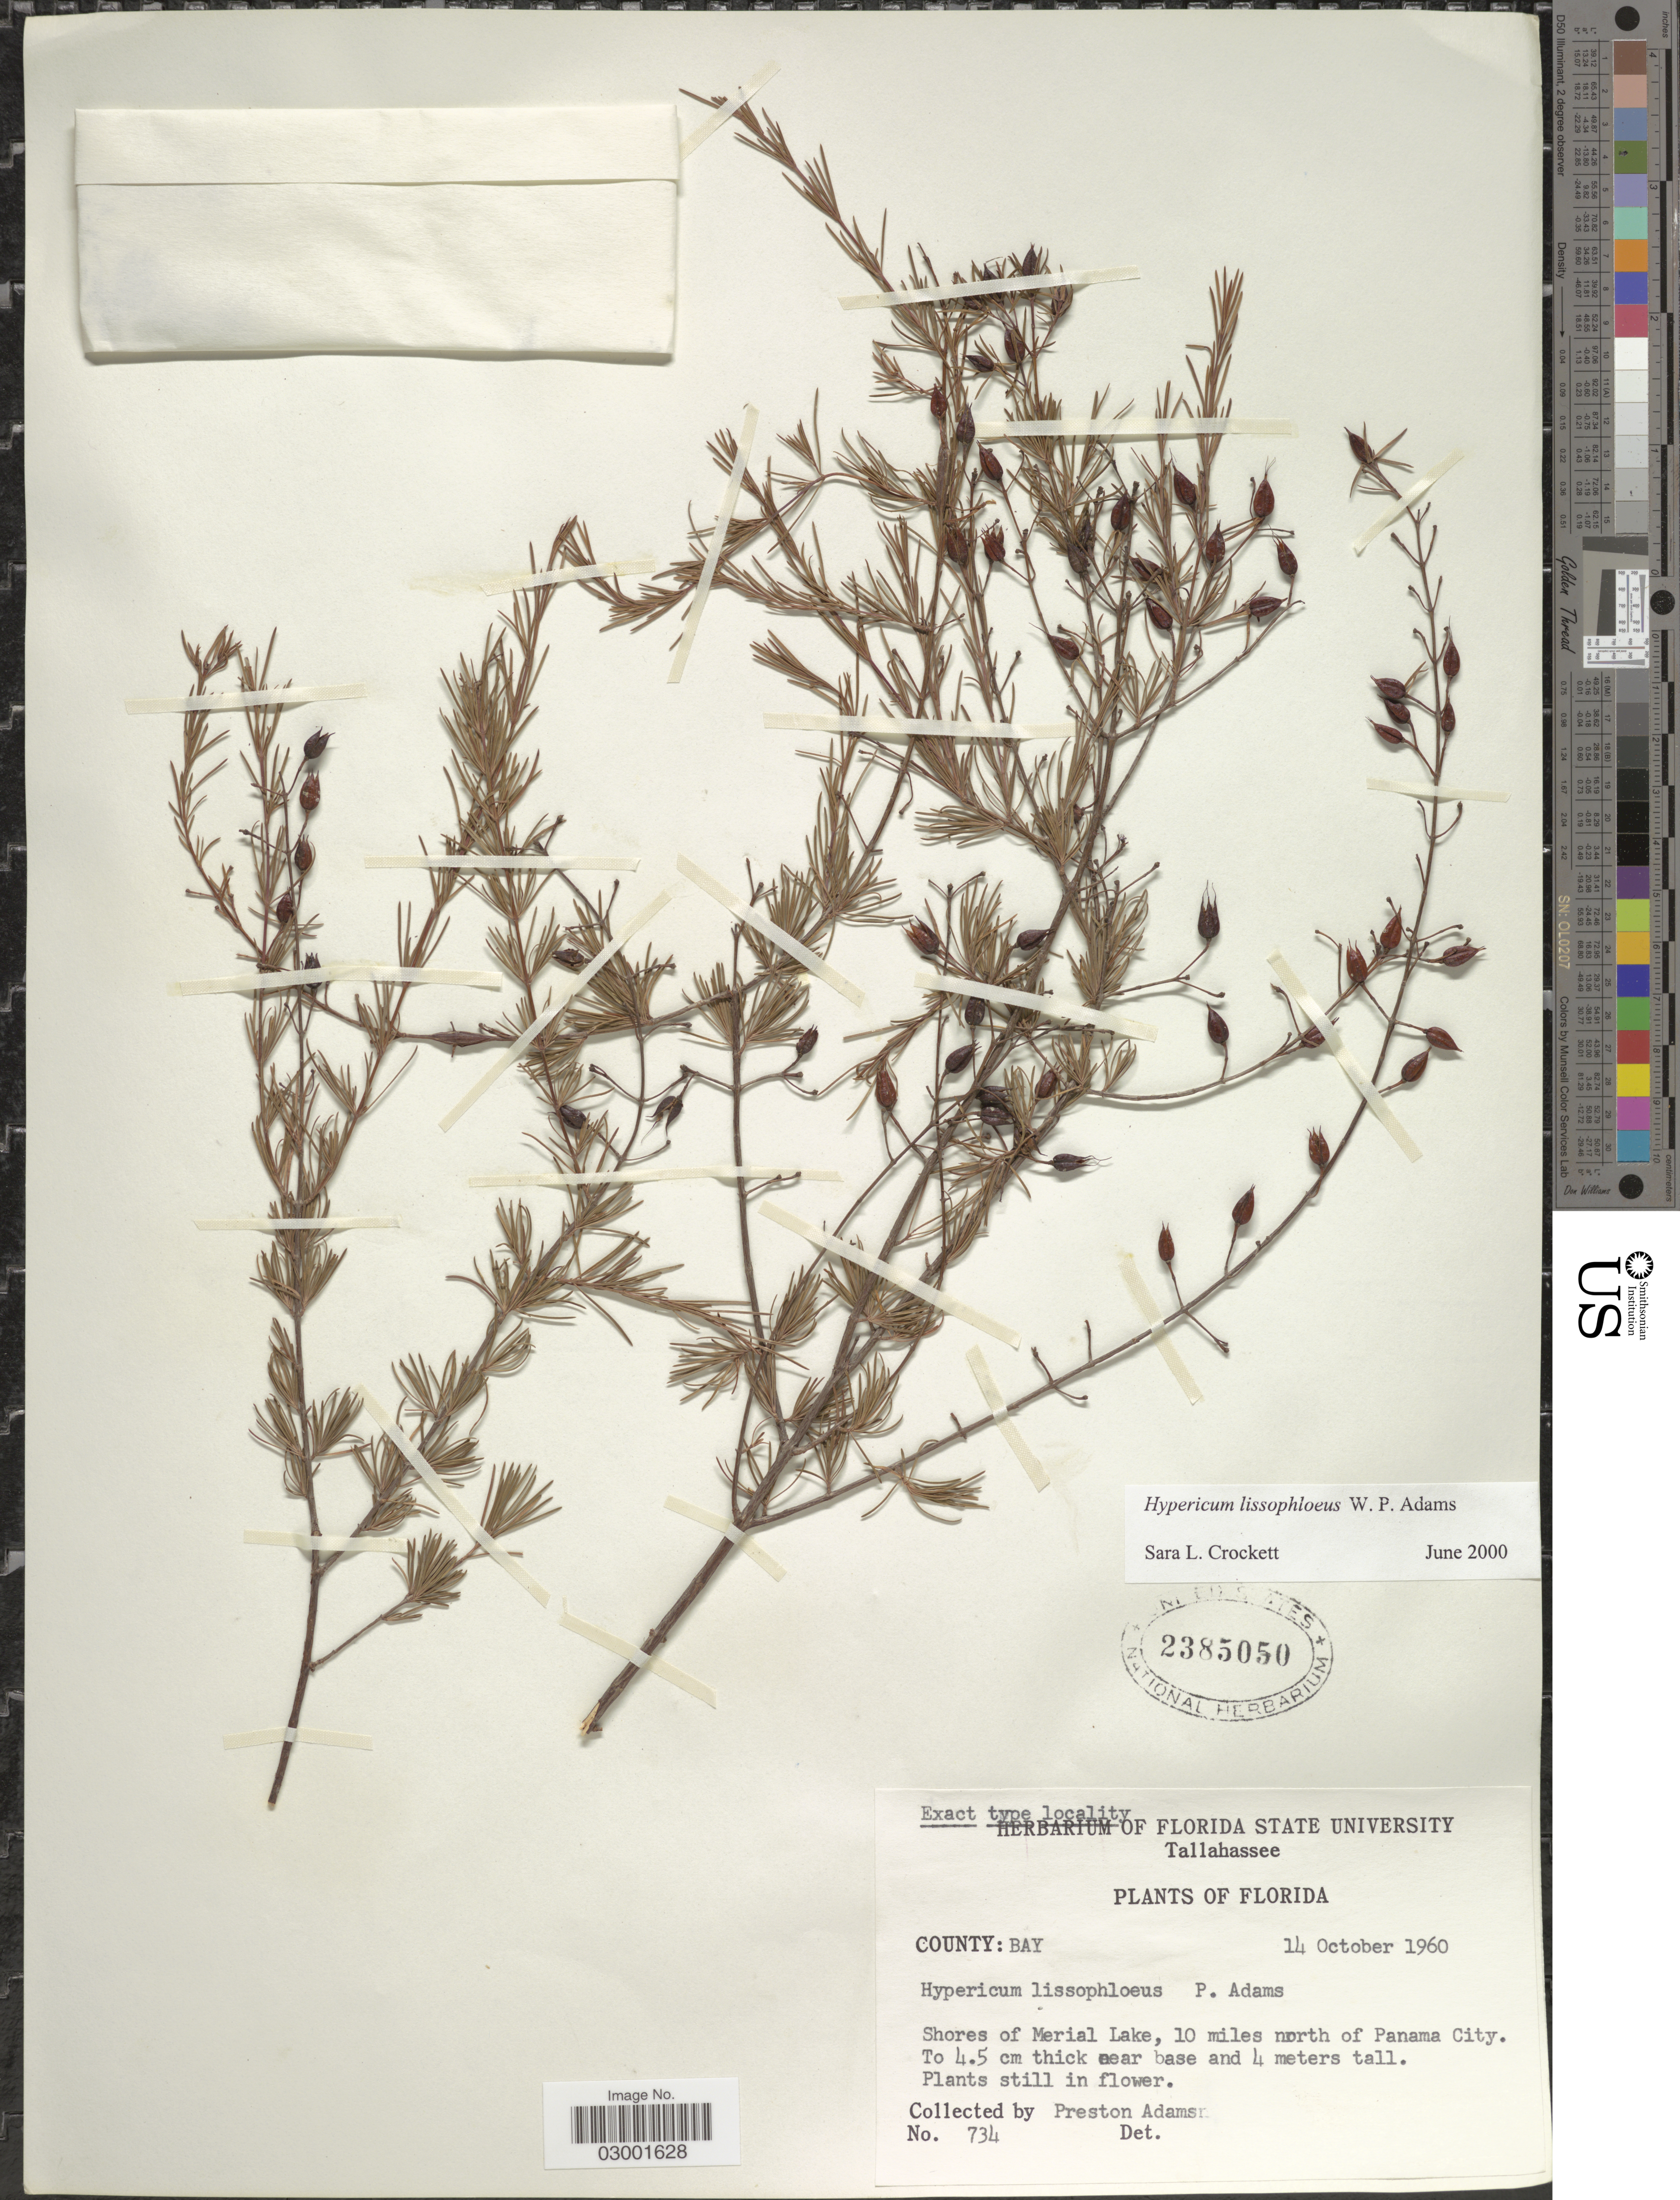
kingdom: Plantae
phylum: Tracheophyta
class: Magnoliopsida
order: Malpighiales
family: Hypericaceae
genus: Hypericum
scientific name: Hypericum lissophloeus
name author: W.P. Adams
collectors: P. Adams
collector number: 734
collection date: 1960-10-14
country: United States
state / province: Florida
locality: County: Bay. Shores of Merial Lake, 10 miles north of Panama City.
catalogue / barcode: US 2385050